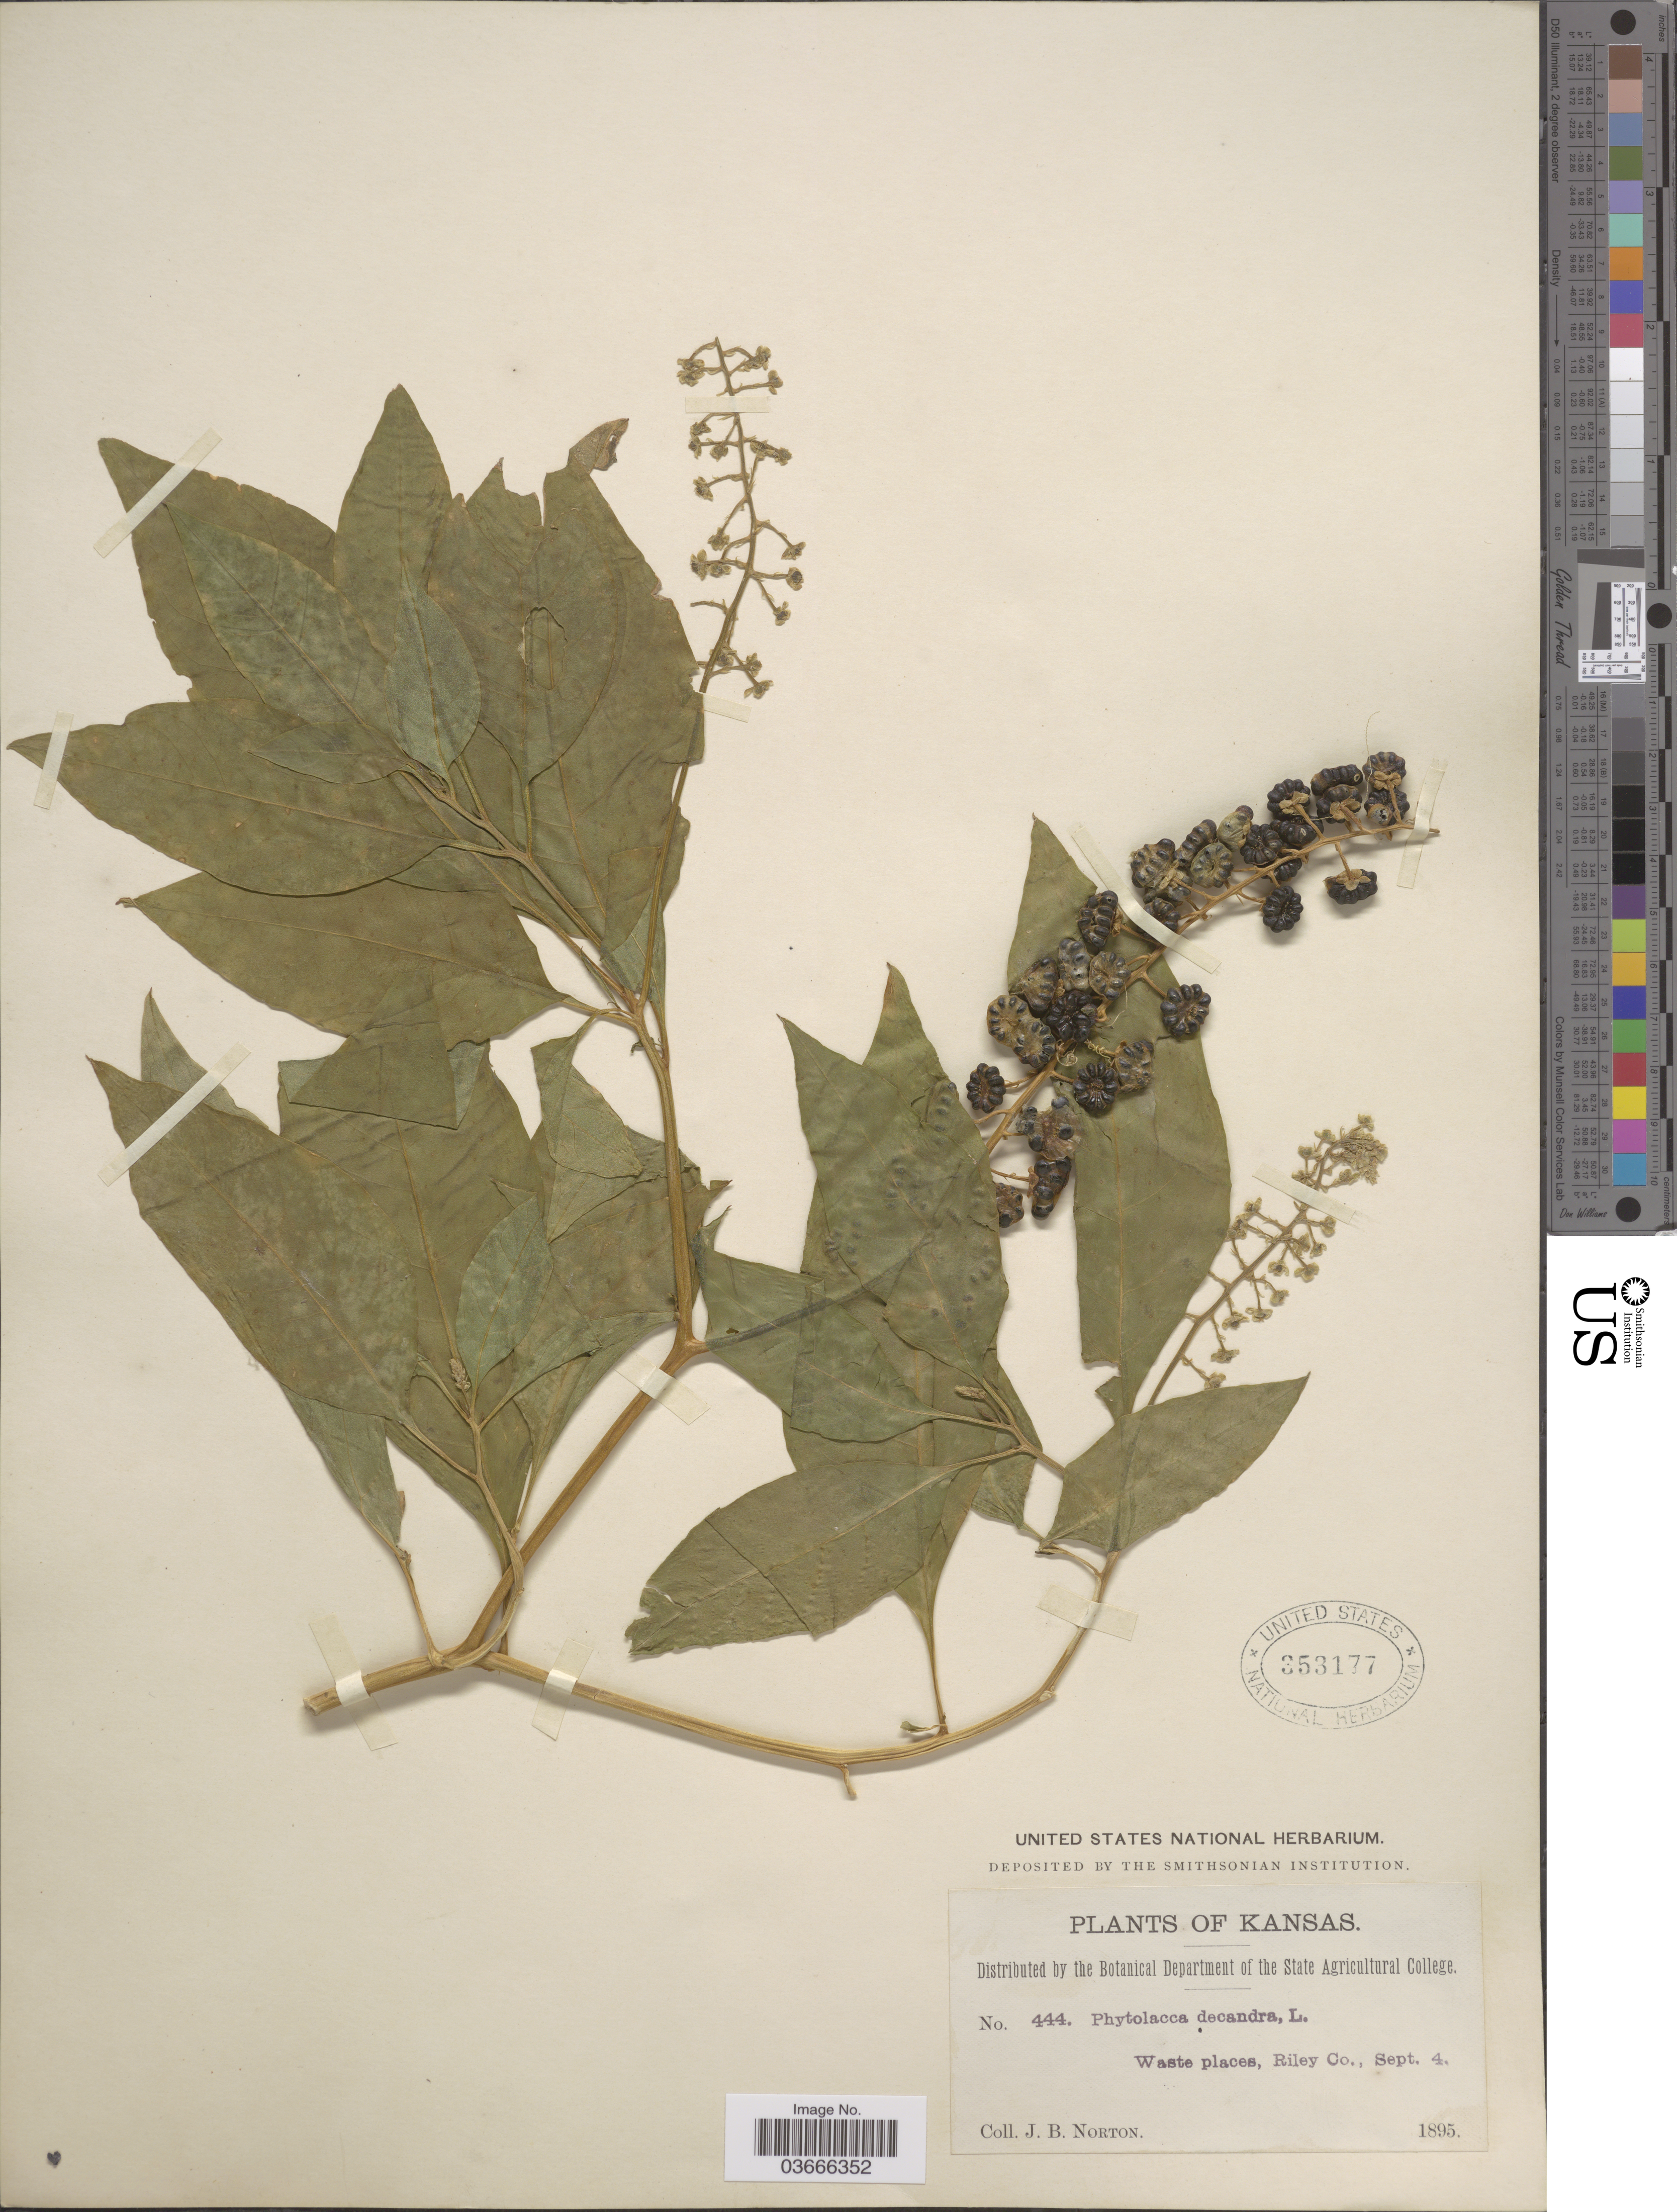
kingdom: Plantae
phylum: Tracheophyta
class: Magnoliopsida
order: Caryophyllales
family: Phytolaccaceae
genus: Phytolacca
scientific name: Phytolacca americana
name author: L.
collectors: J. B. Norton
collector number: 444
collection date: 1895-09-04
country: United States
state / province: Kansas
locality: Riley Co.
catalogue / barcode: US 353177